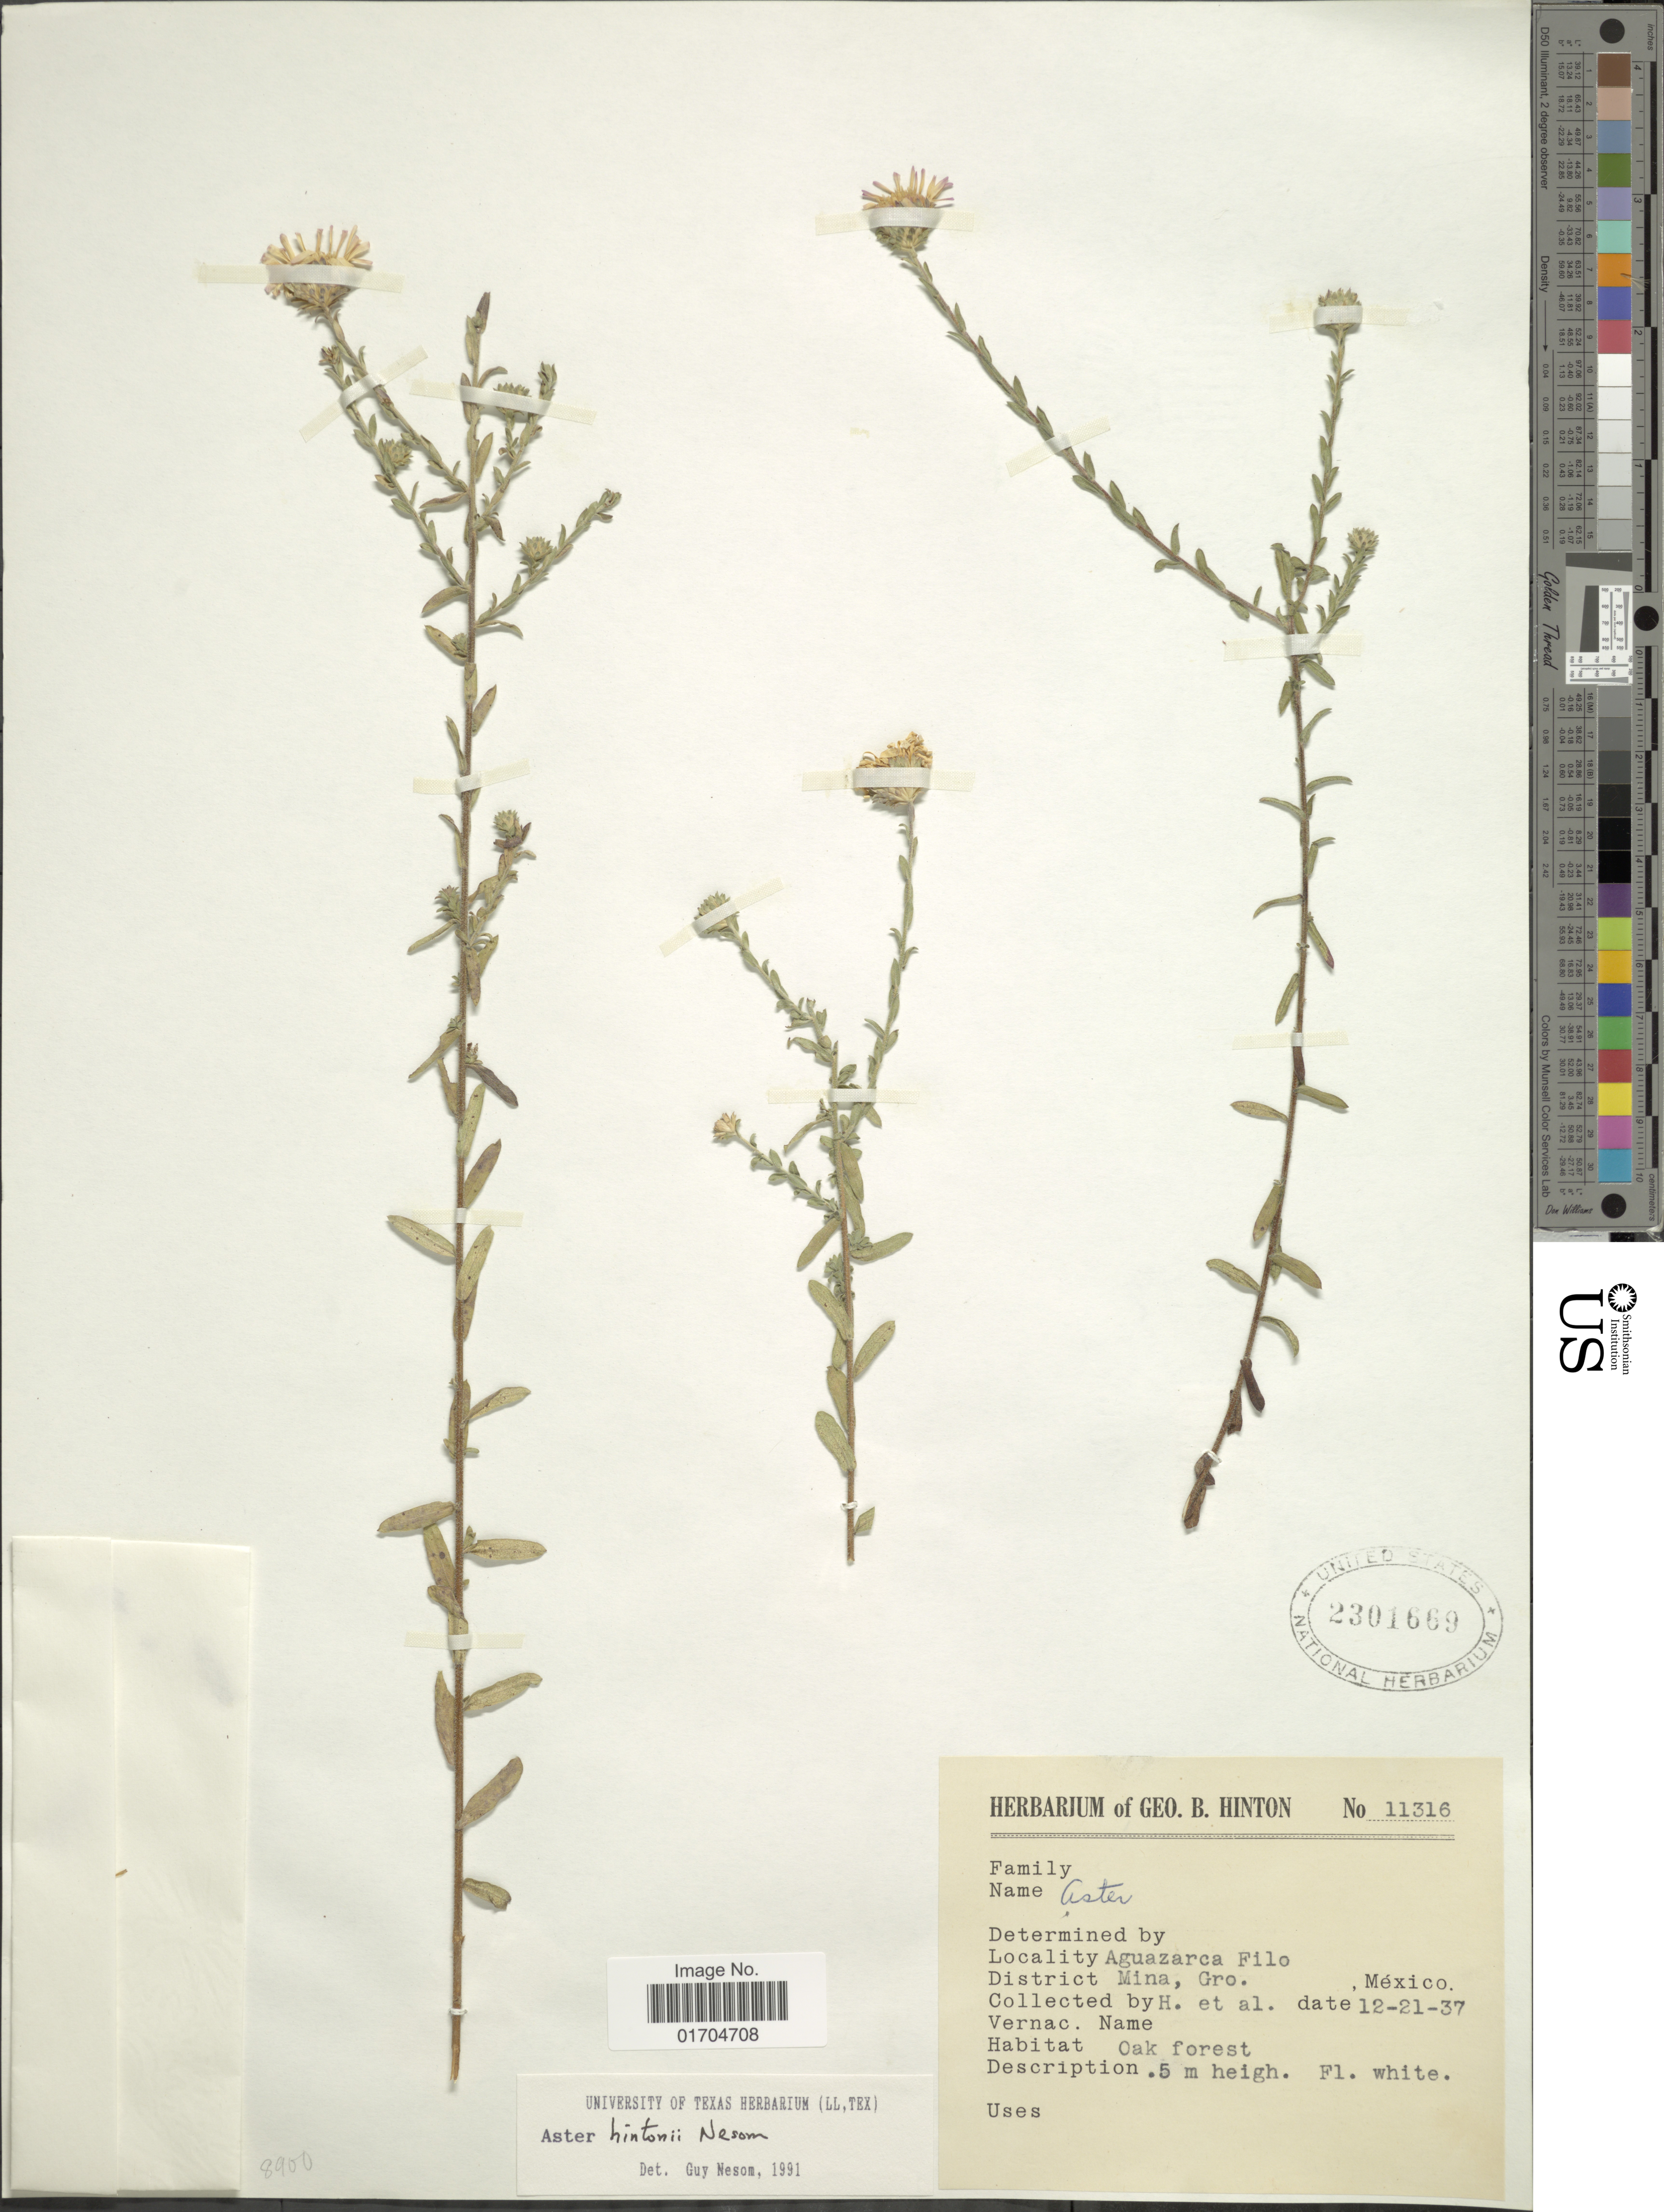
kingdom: Plantae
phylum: Tracheophyta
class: Magnoliopsida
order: Asterales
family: Asteraceae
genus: Symphyotrichum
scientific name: Symphyotrichum hintonii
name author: (G.L. Nesom) G.L. Nesom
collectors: G. B. Hinton & et al.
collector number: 11316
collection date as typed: Transcribed d/m/y: 21/12/37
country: Mexico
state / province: Guerrero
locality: Aguazarca Filo. District Mina, Gro.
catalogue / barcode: US 2301669